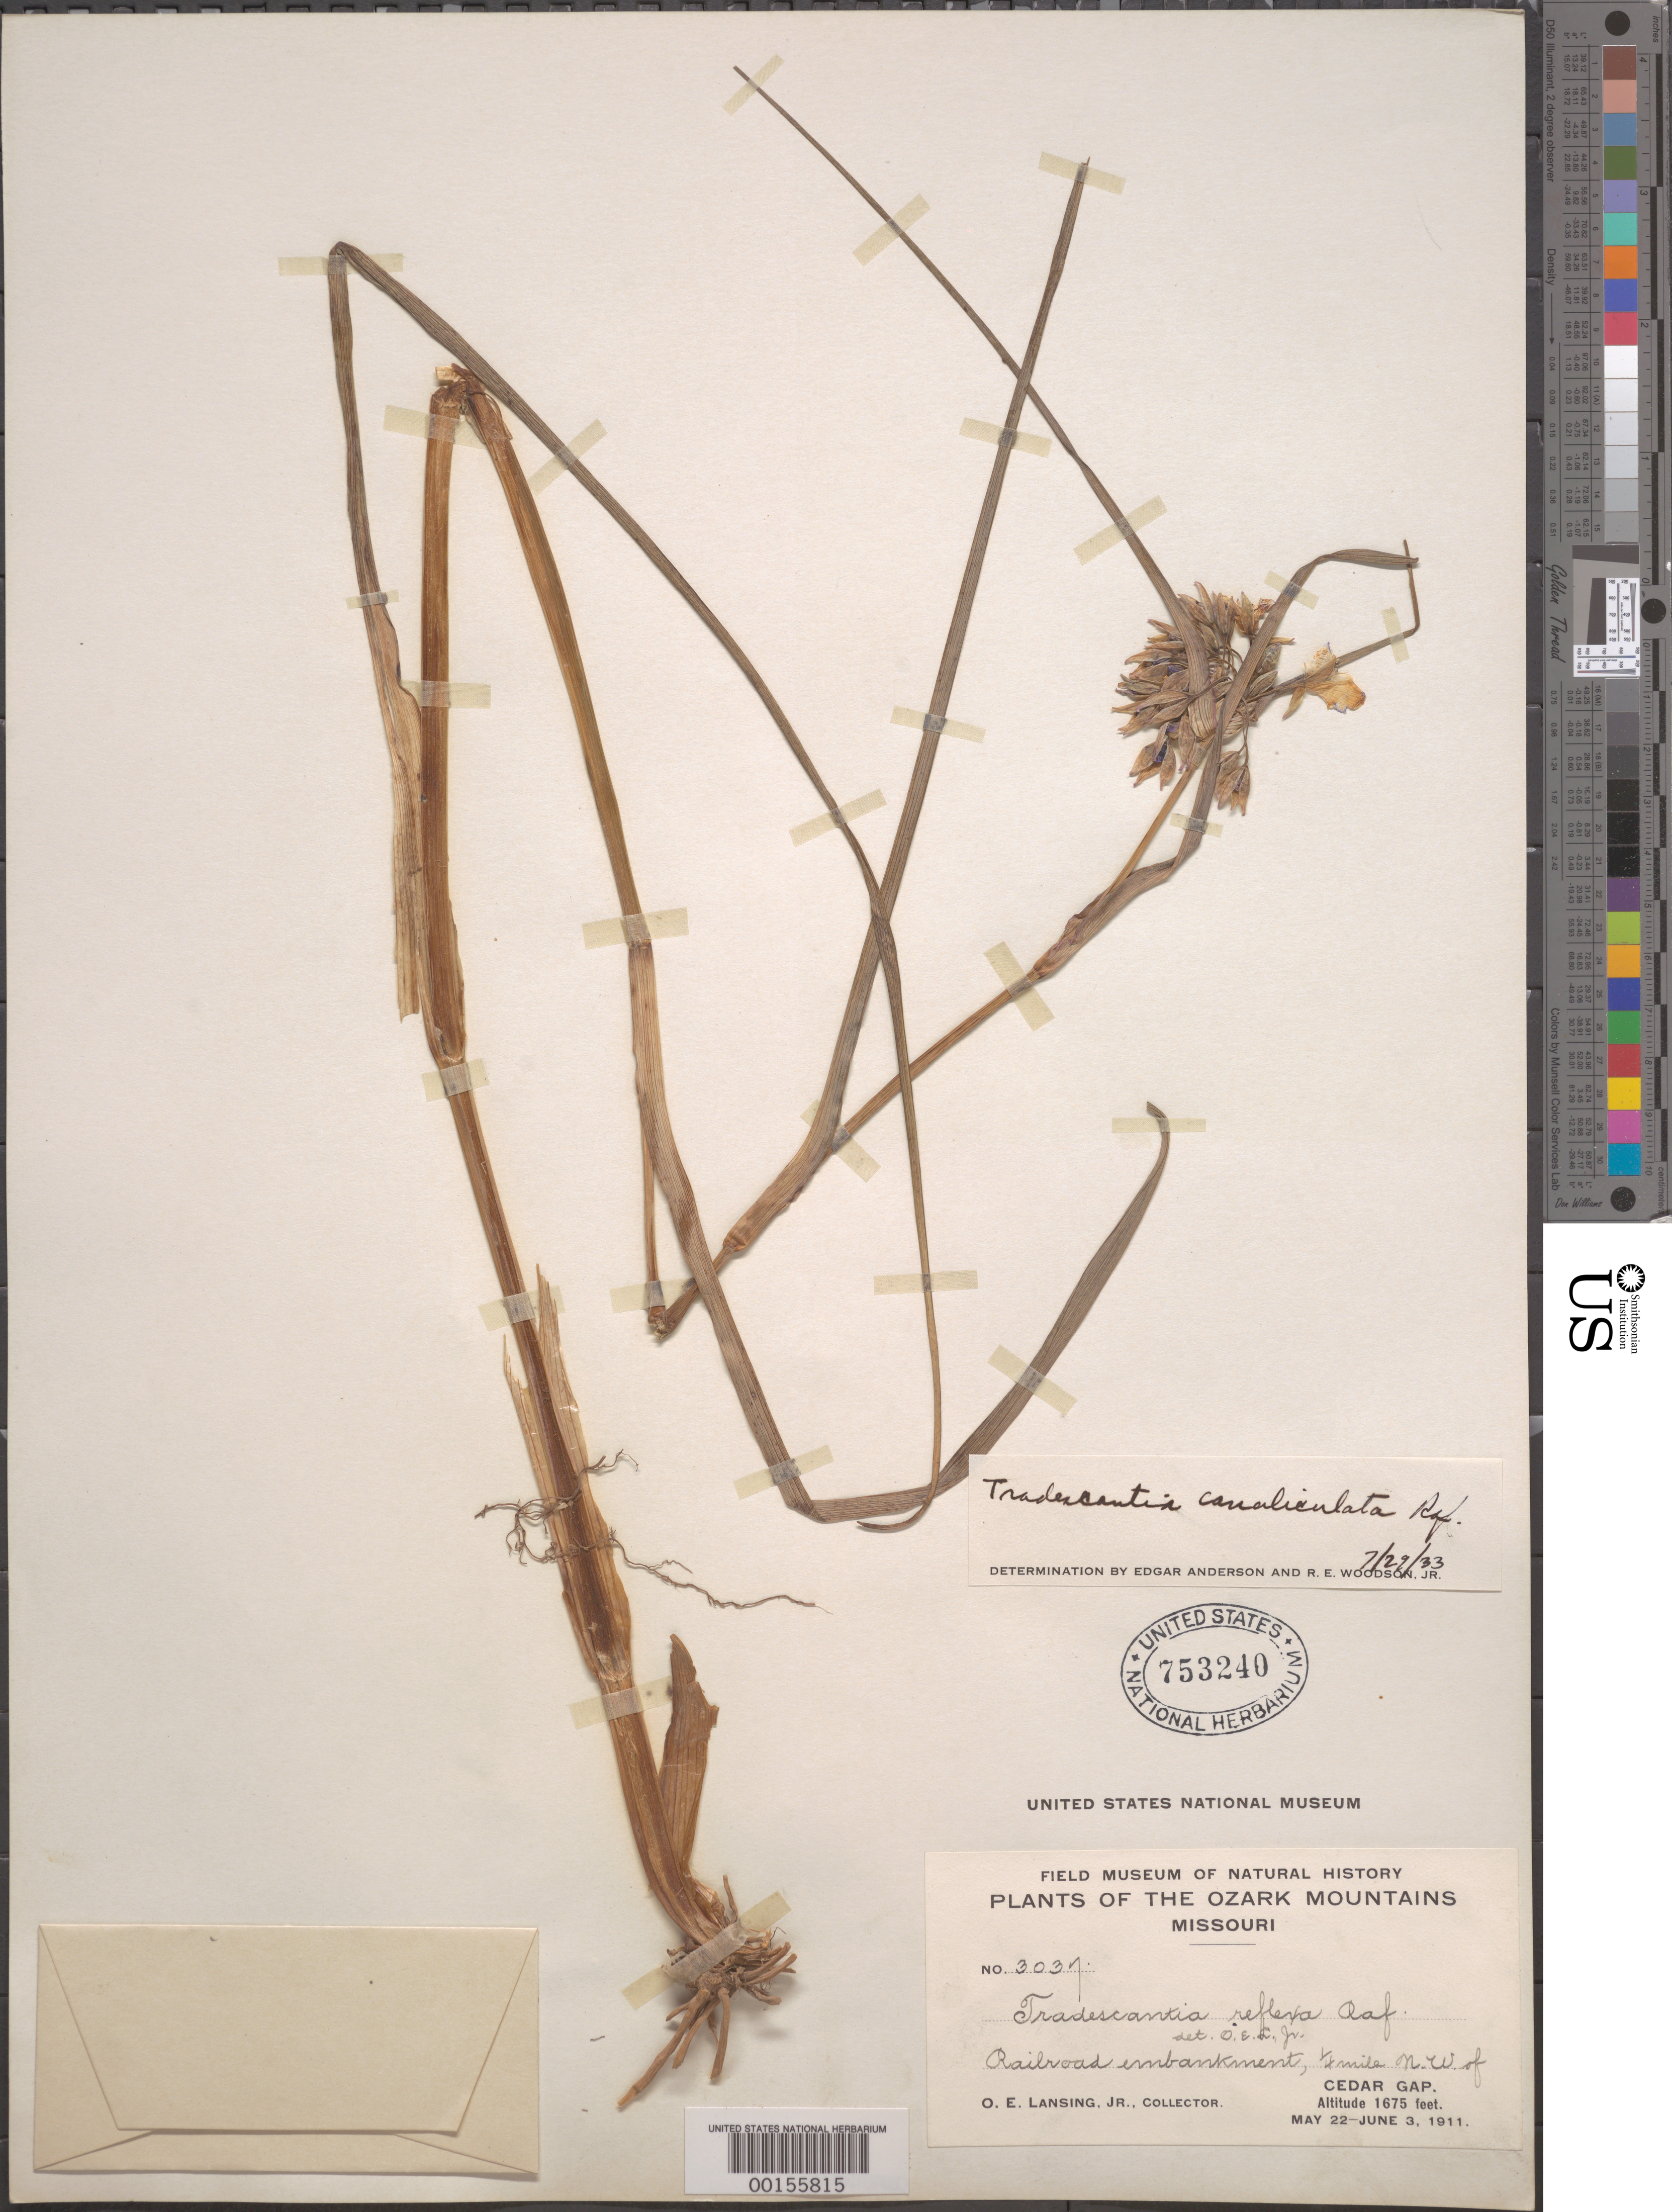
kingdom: Plantae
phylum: Tracheophyta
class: Liliopsida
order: Commelinales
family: Commelinaceae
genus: Tradescantia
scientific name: Tradescantia ohiensis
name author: Raf.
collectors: O. Lansing Jr.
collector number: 3037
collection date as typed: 22 May 1911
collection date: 1911-05-22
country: United States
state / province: Missouri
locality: Nw of cedar gap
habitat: Railroad embankment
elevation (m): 511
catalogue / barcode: US 753240